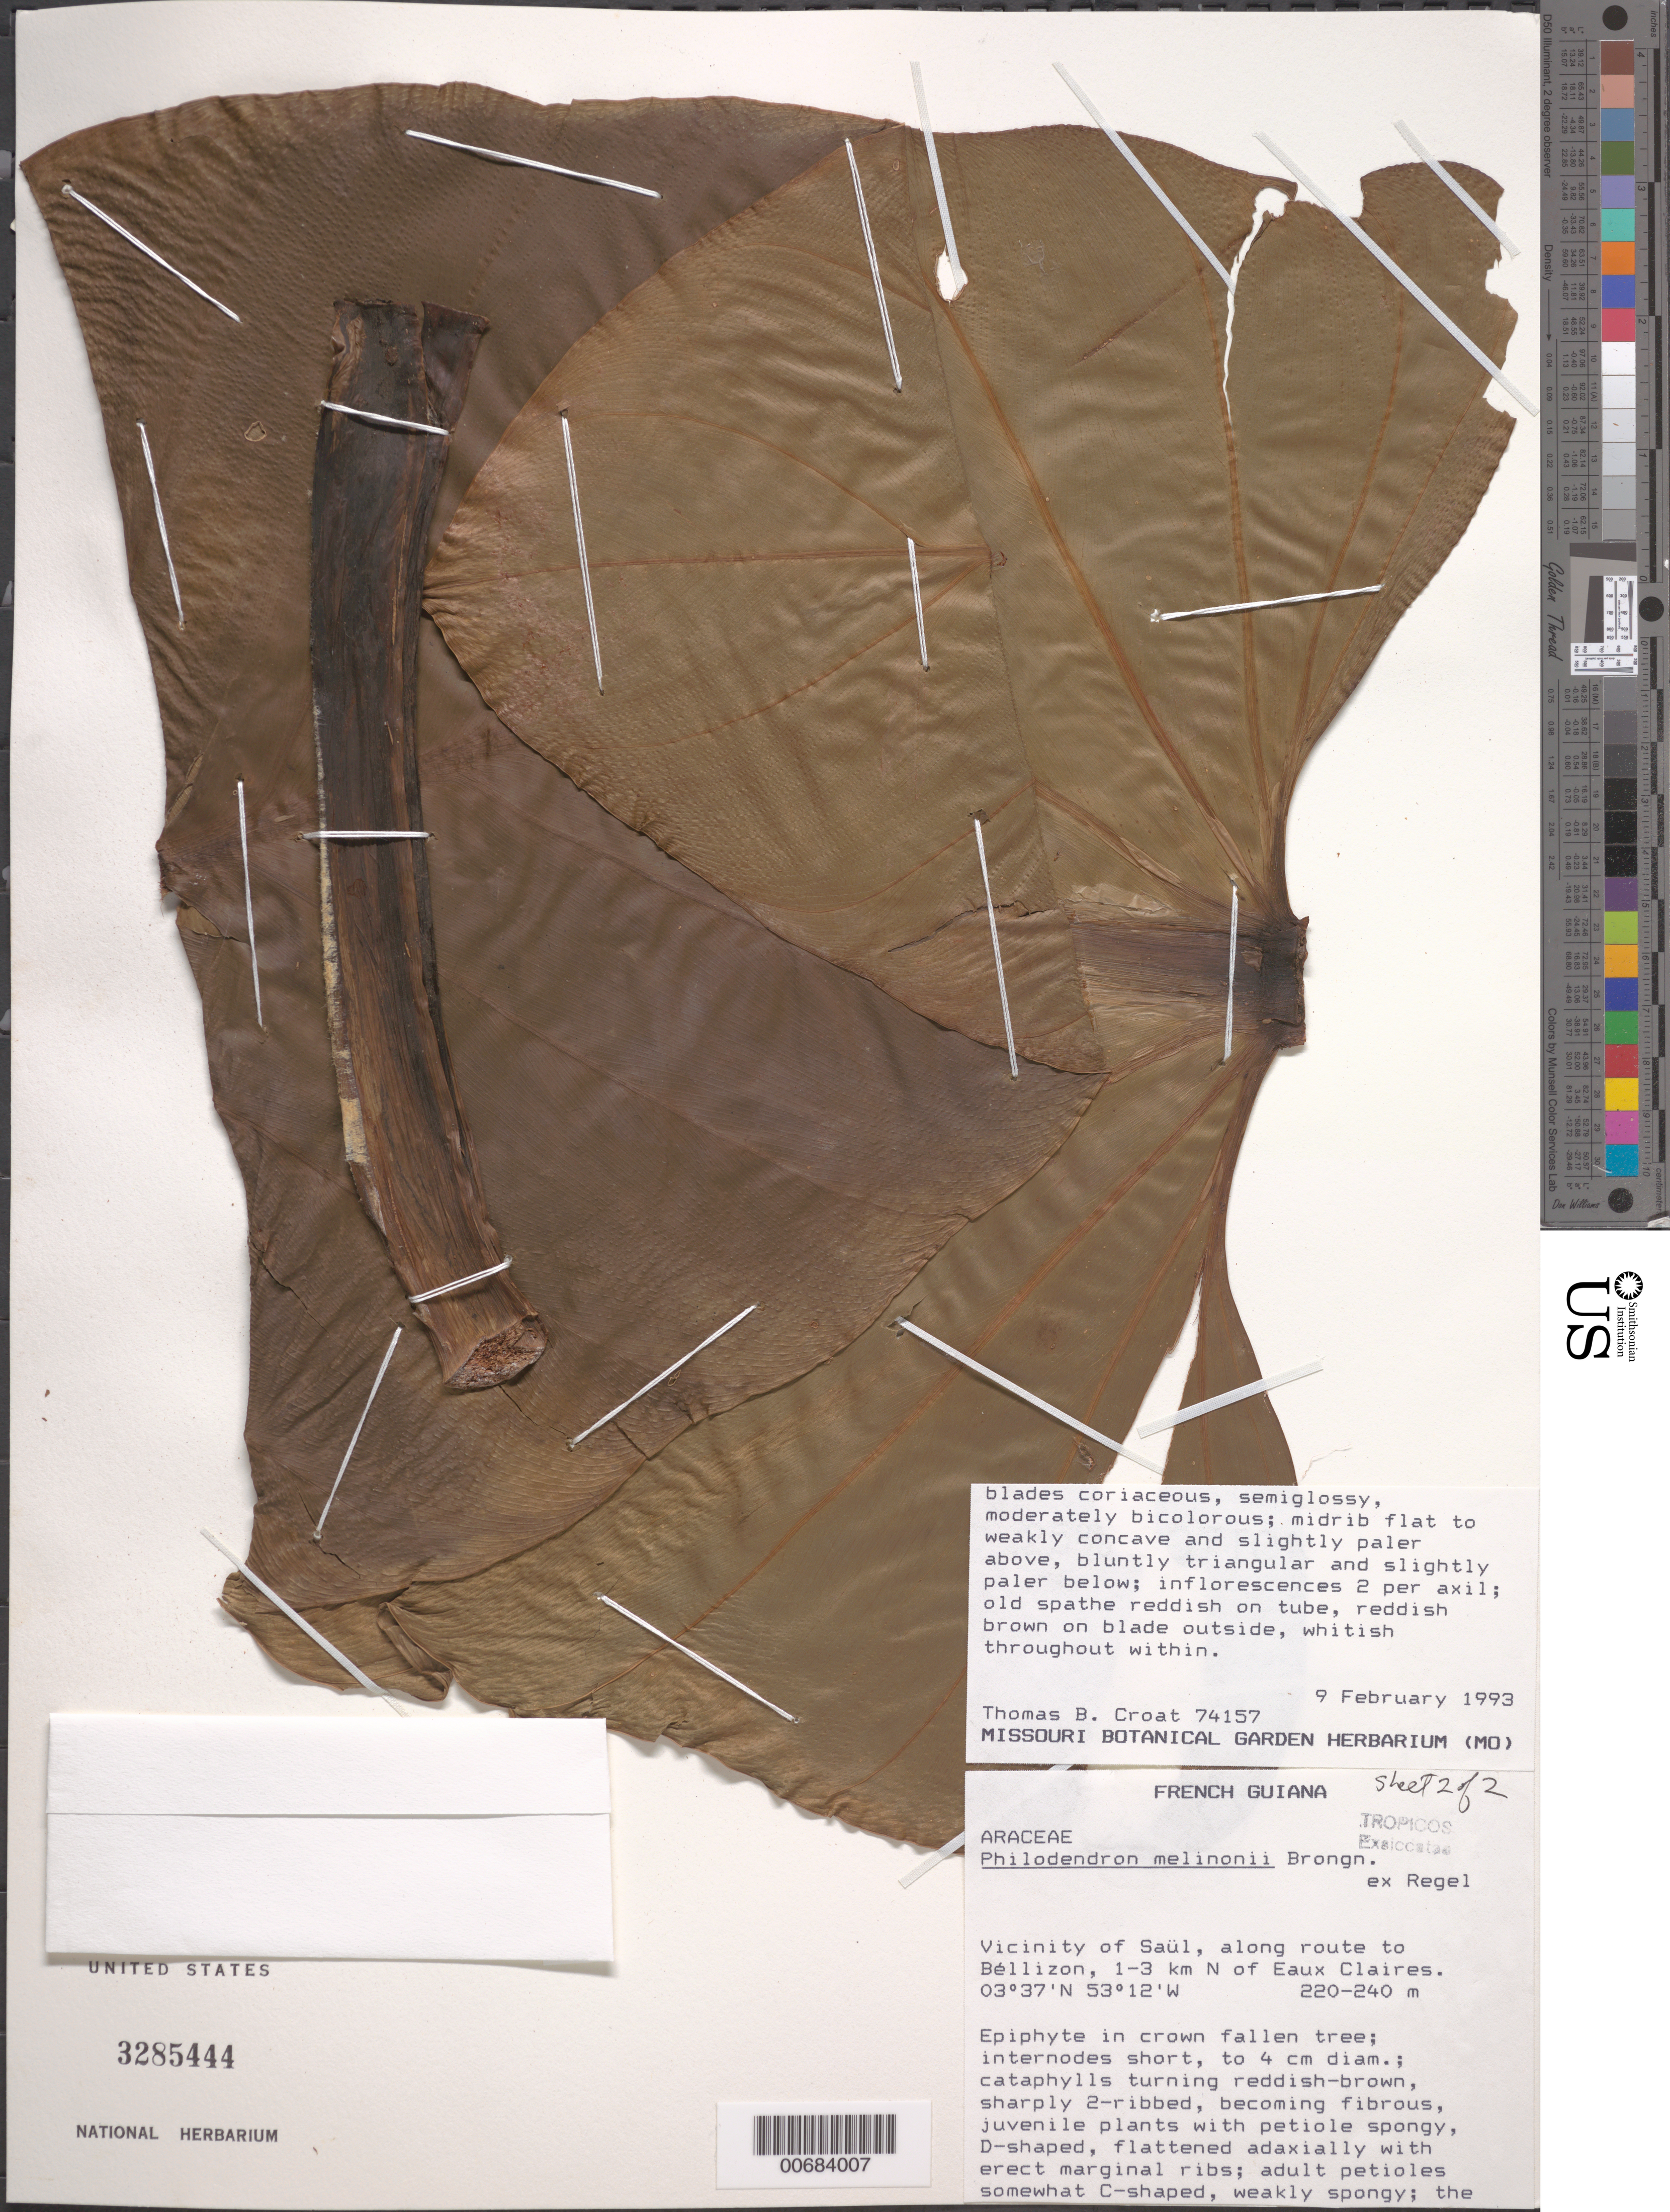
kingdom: Plantae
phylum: Tracheophyta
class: Liliopsida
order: Alismatales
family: Araceae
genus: Philodendron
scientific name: Philodendron melinonii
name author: Brongn. ex Regel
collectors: T. B. Croat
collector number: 74157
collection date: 1993-02-09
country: French Guiana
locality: Vicinity of Saül, along route to Béllizon, 1-3 km N of Eaux Claires.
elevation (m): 220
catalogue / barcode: US 3285444